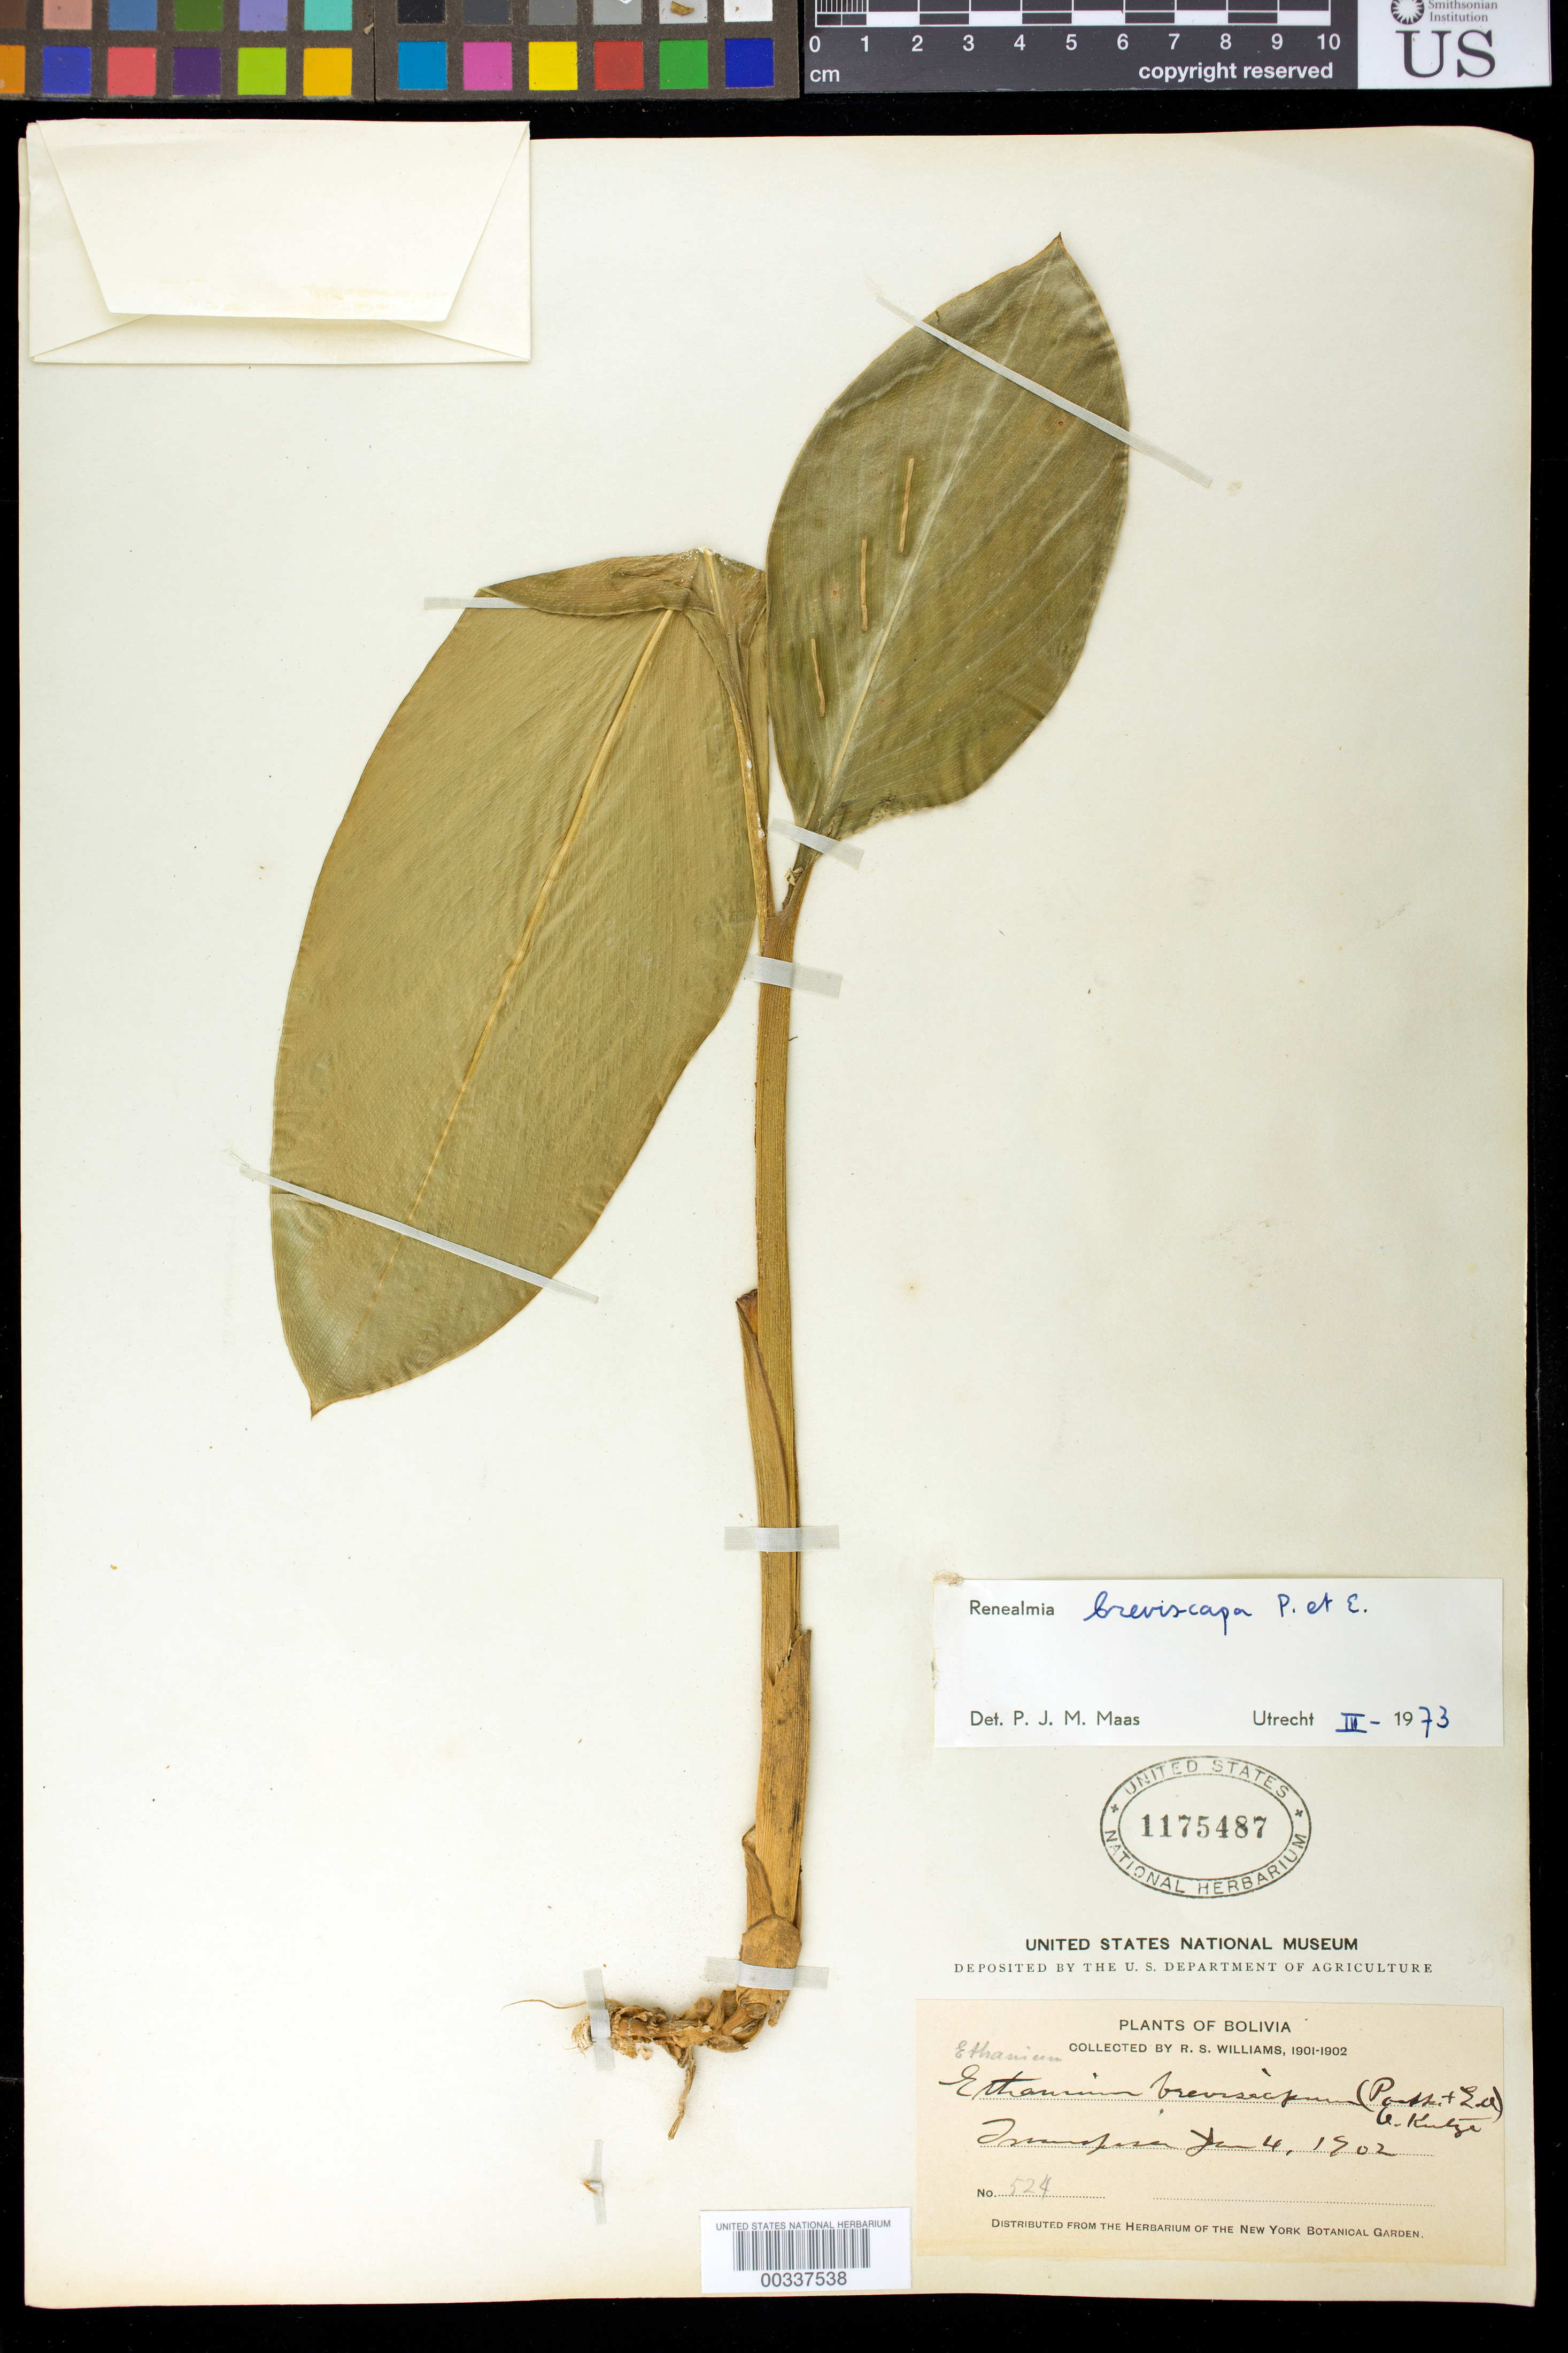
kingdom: Plantae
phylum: Tracheophyta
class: Liliopsida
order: Zingiberales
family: Zingiberaceae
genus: Renealmia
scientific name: Renealmia breviscapa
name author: Poepp. & Endl.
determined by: Maas, Paul J. M.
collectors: R. S. Williams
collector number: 524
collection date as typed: Jan. 4, 1902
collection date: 1902-01-04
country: Bolivia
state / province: La Paz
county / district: Iturralde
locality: Tumupasa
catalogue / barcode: US 1175487